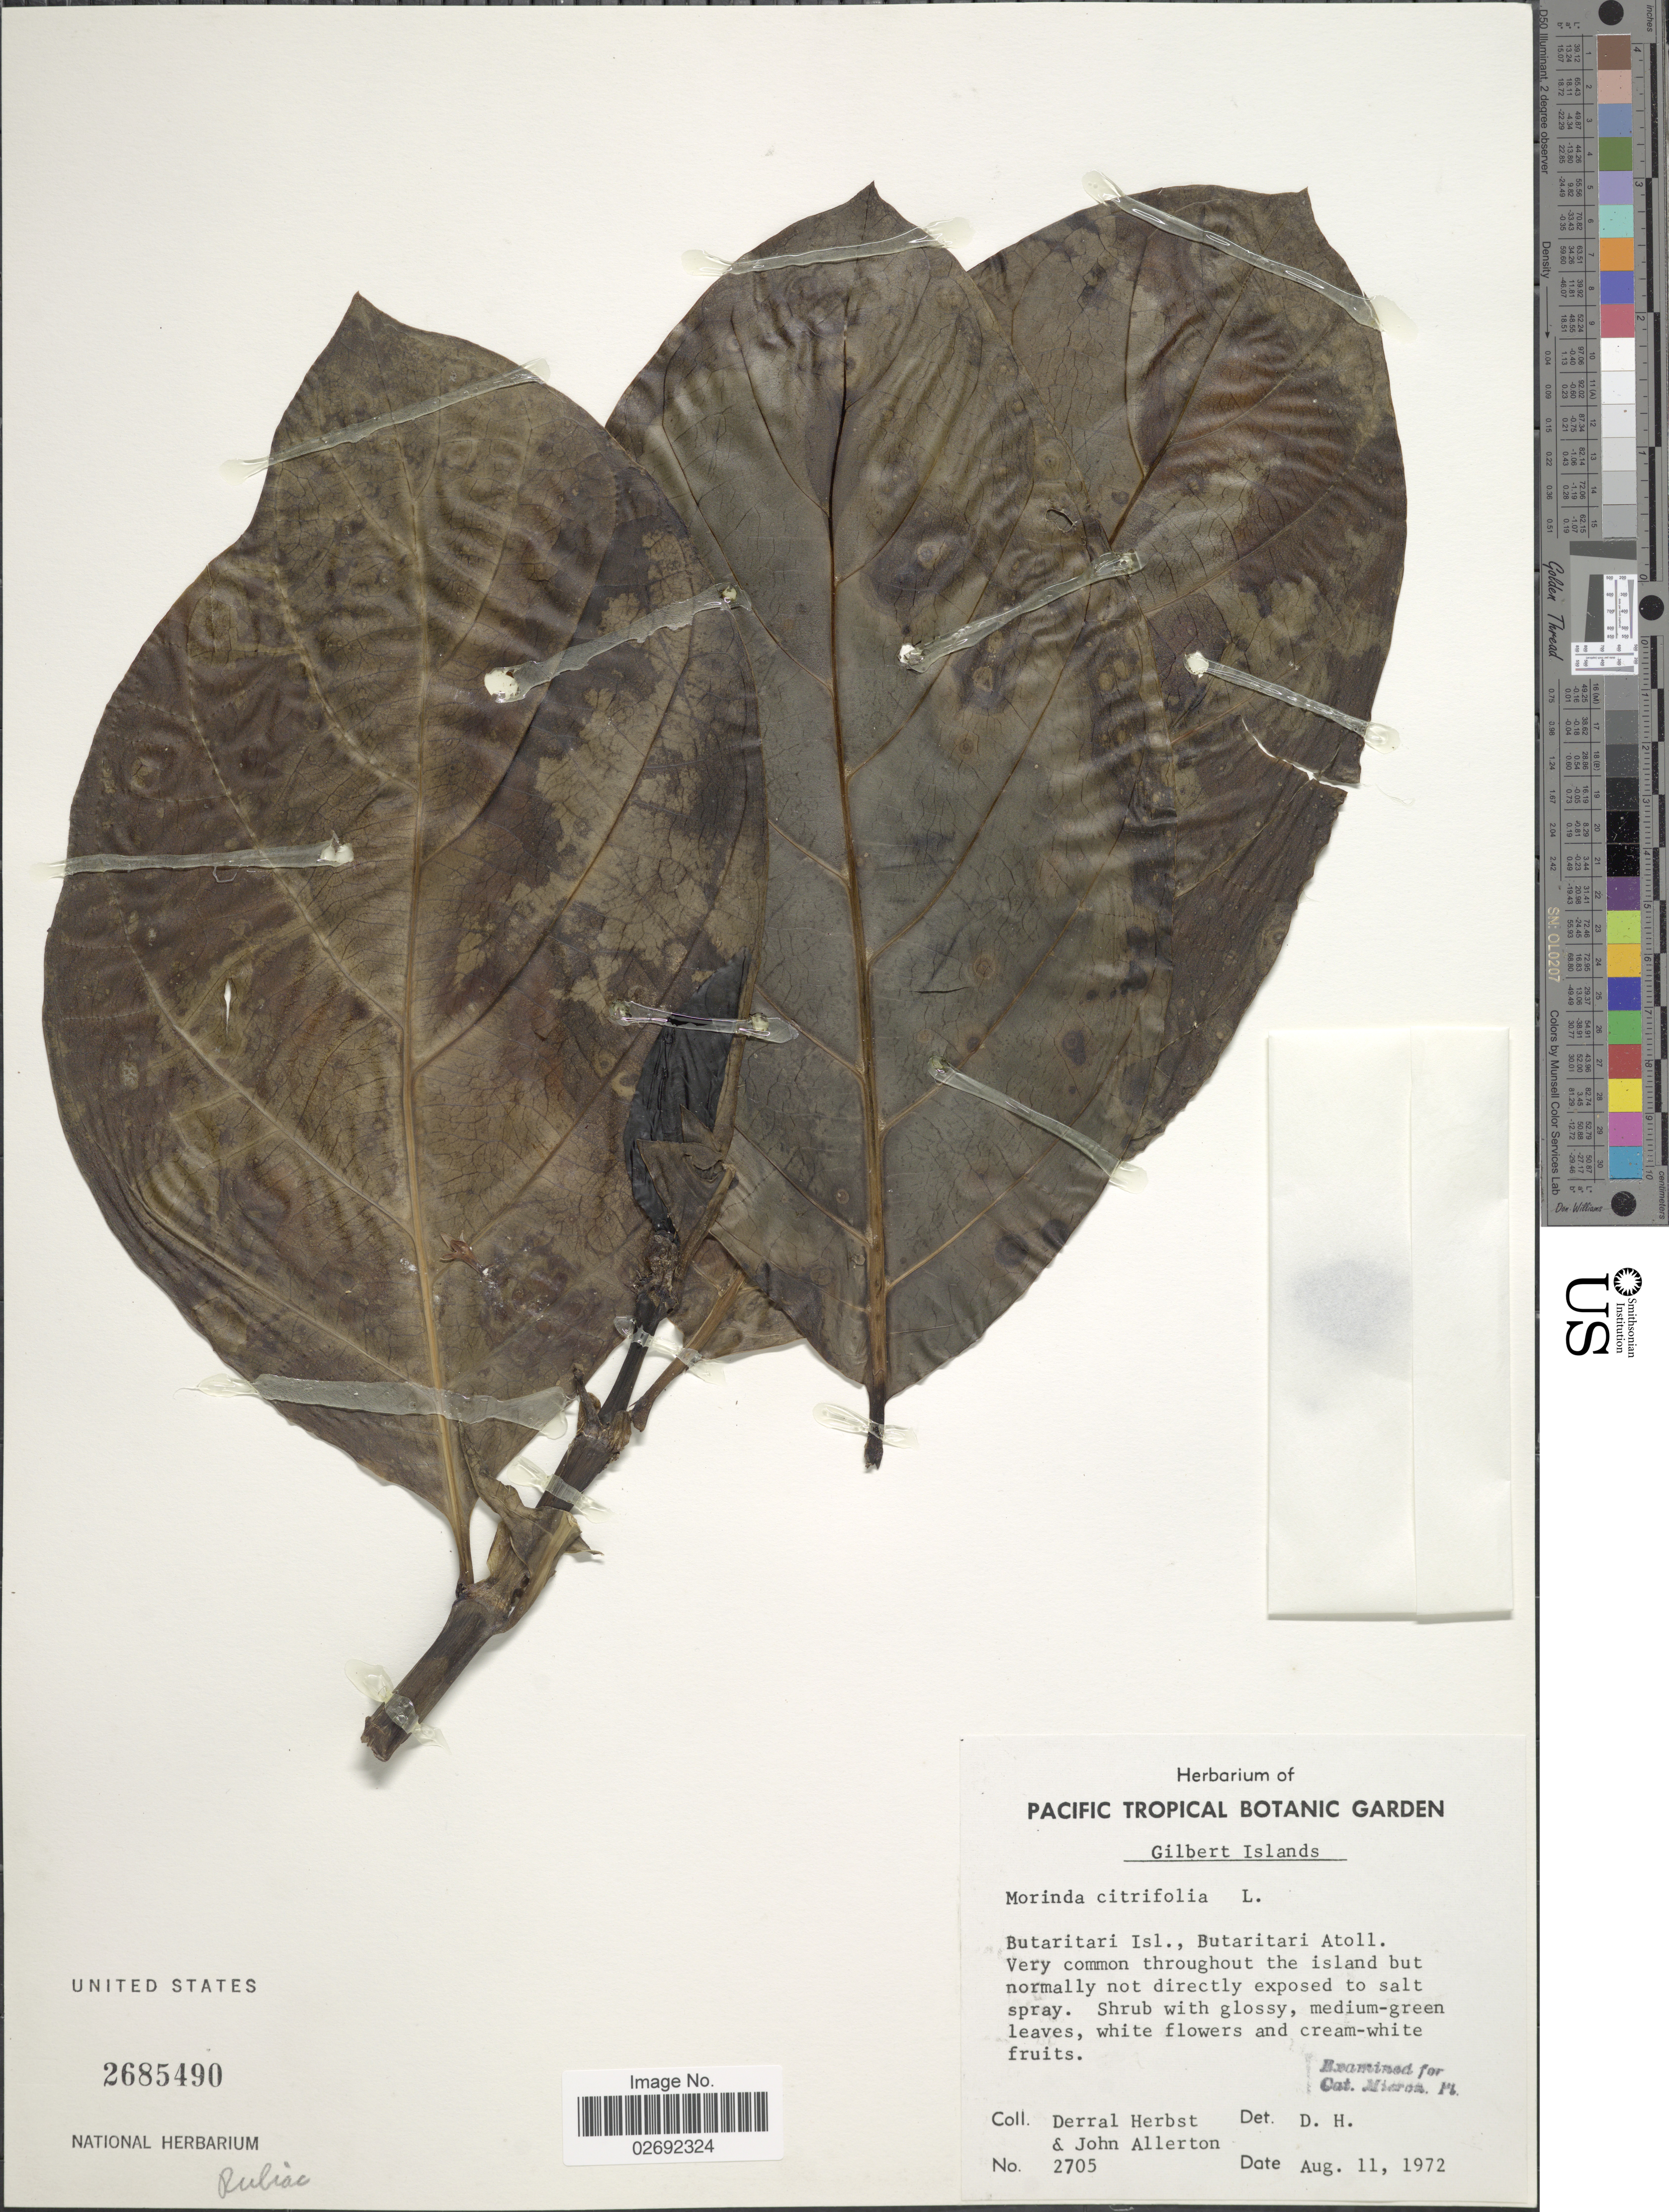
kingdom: Plantae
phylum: Tracheophyta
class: Magnoliopsida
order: Gentianales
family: Rubiaceae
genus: Morinda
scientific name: Morinda citrifolia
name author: L.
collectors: D. R. Herbst & J. Allerton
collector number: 2705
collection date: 1972-08-11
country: Kiribati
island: Butaritari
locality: Gilbert Islands. Butaritari Isl., Butaritari Atoll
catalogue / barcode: US 2685490